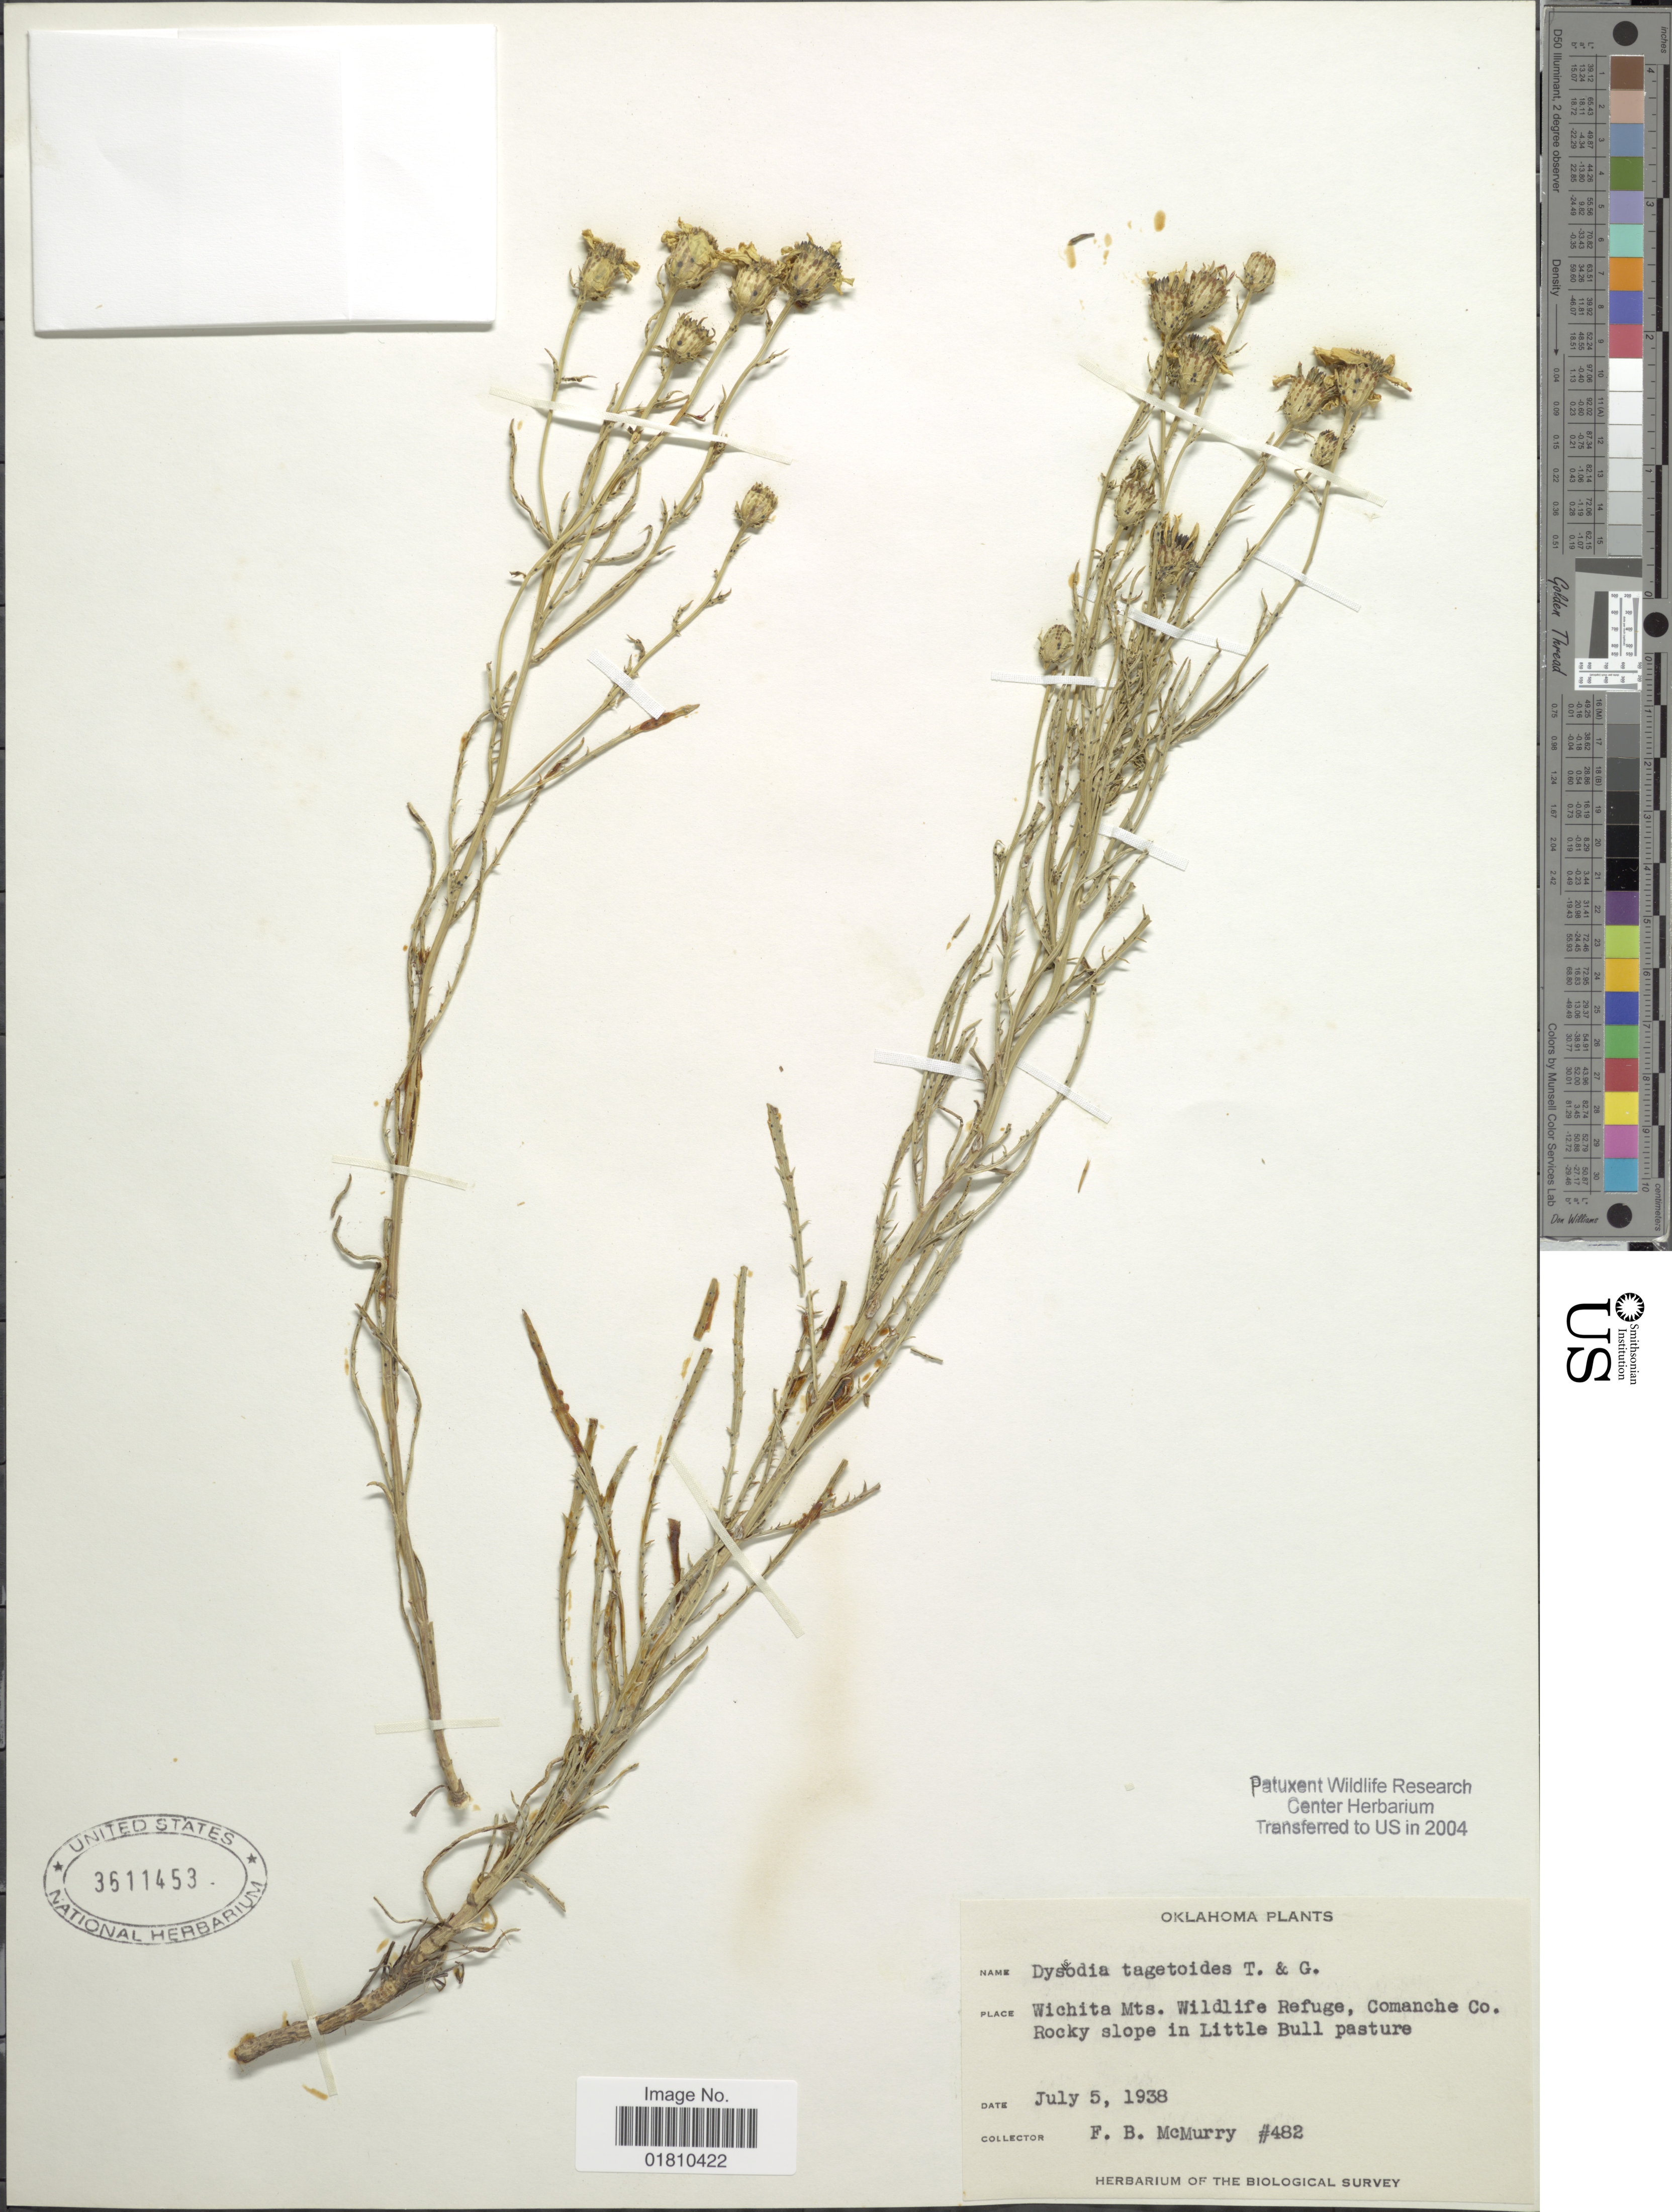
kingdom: Plantae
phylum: Tracheophyta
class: Magnoliopsida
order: Asterales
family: Asteraceae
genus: Dysodiopsis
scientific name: Dysodiopsis tagetoides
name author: (Torr. & A. Gray) Rydb.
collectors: F. B. McMurry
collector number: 482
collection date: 1938-07-05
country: United States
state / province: Oklahoma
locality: Whichita Mts. Wildlife Refuge, Comanche Co., Rocky slope in Little Bull pasture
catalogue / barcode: US 3611453